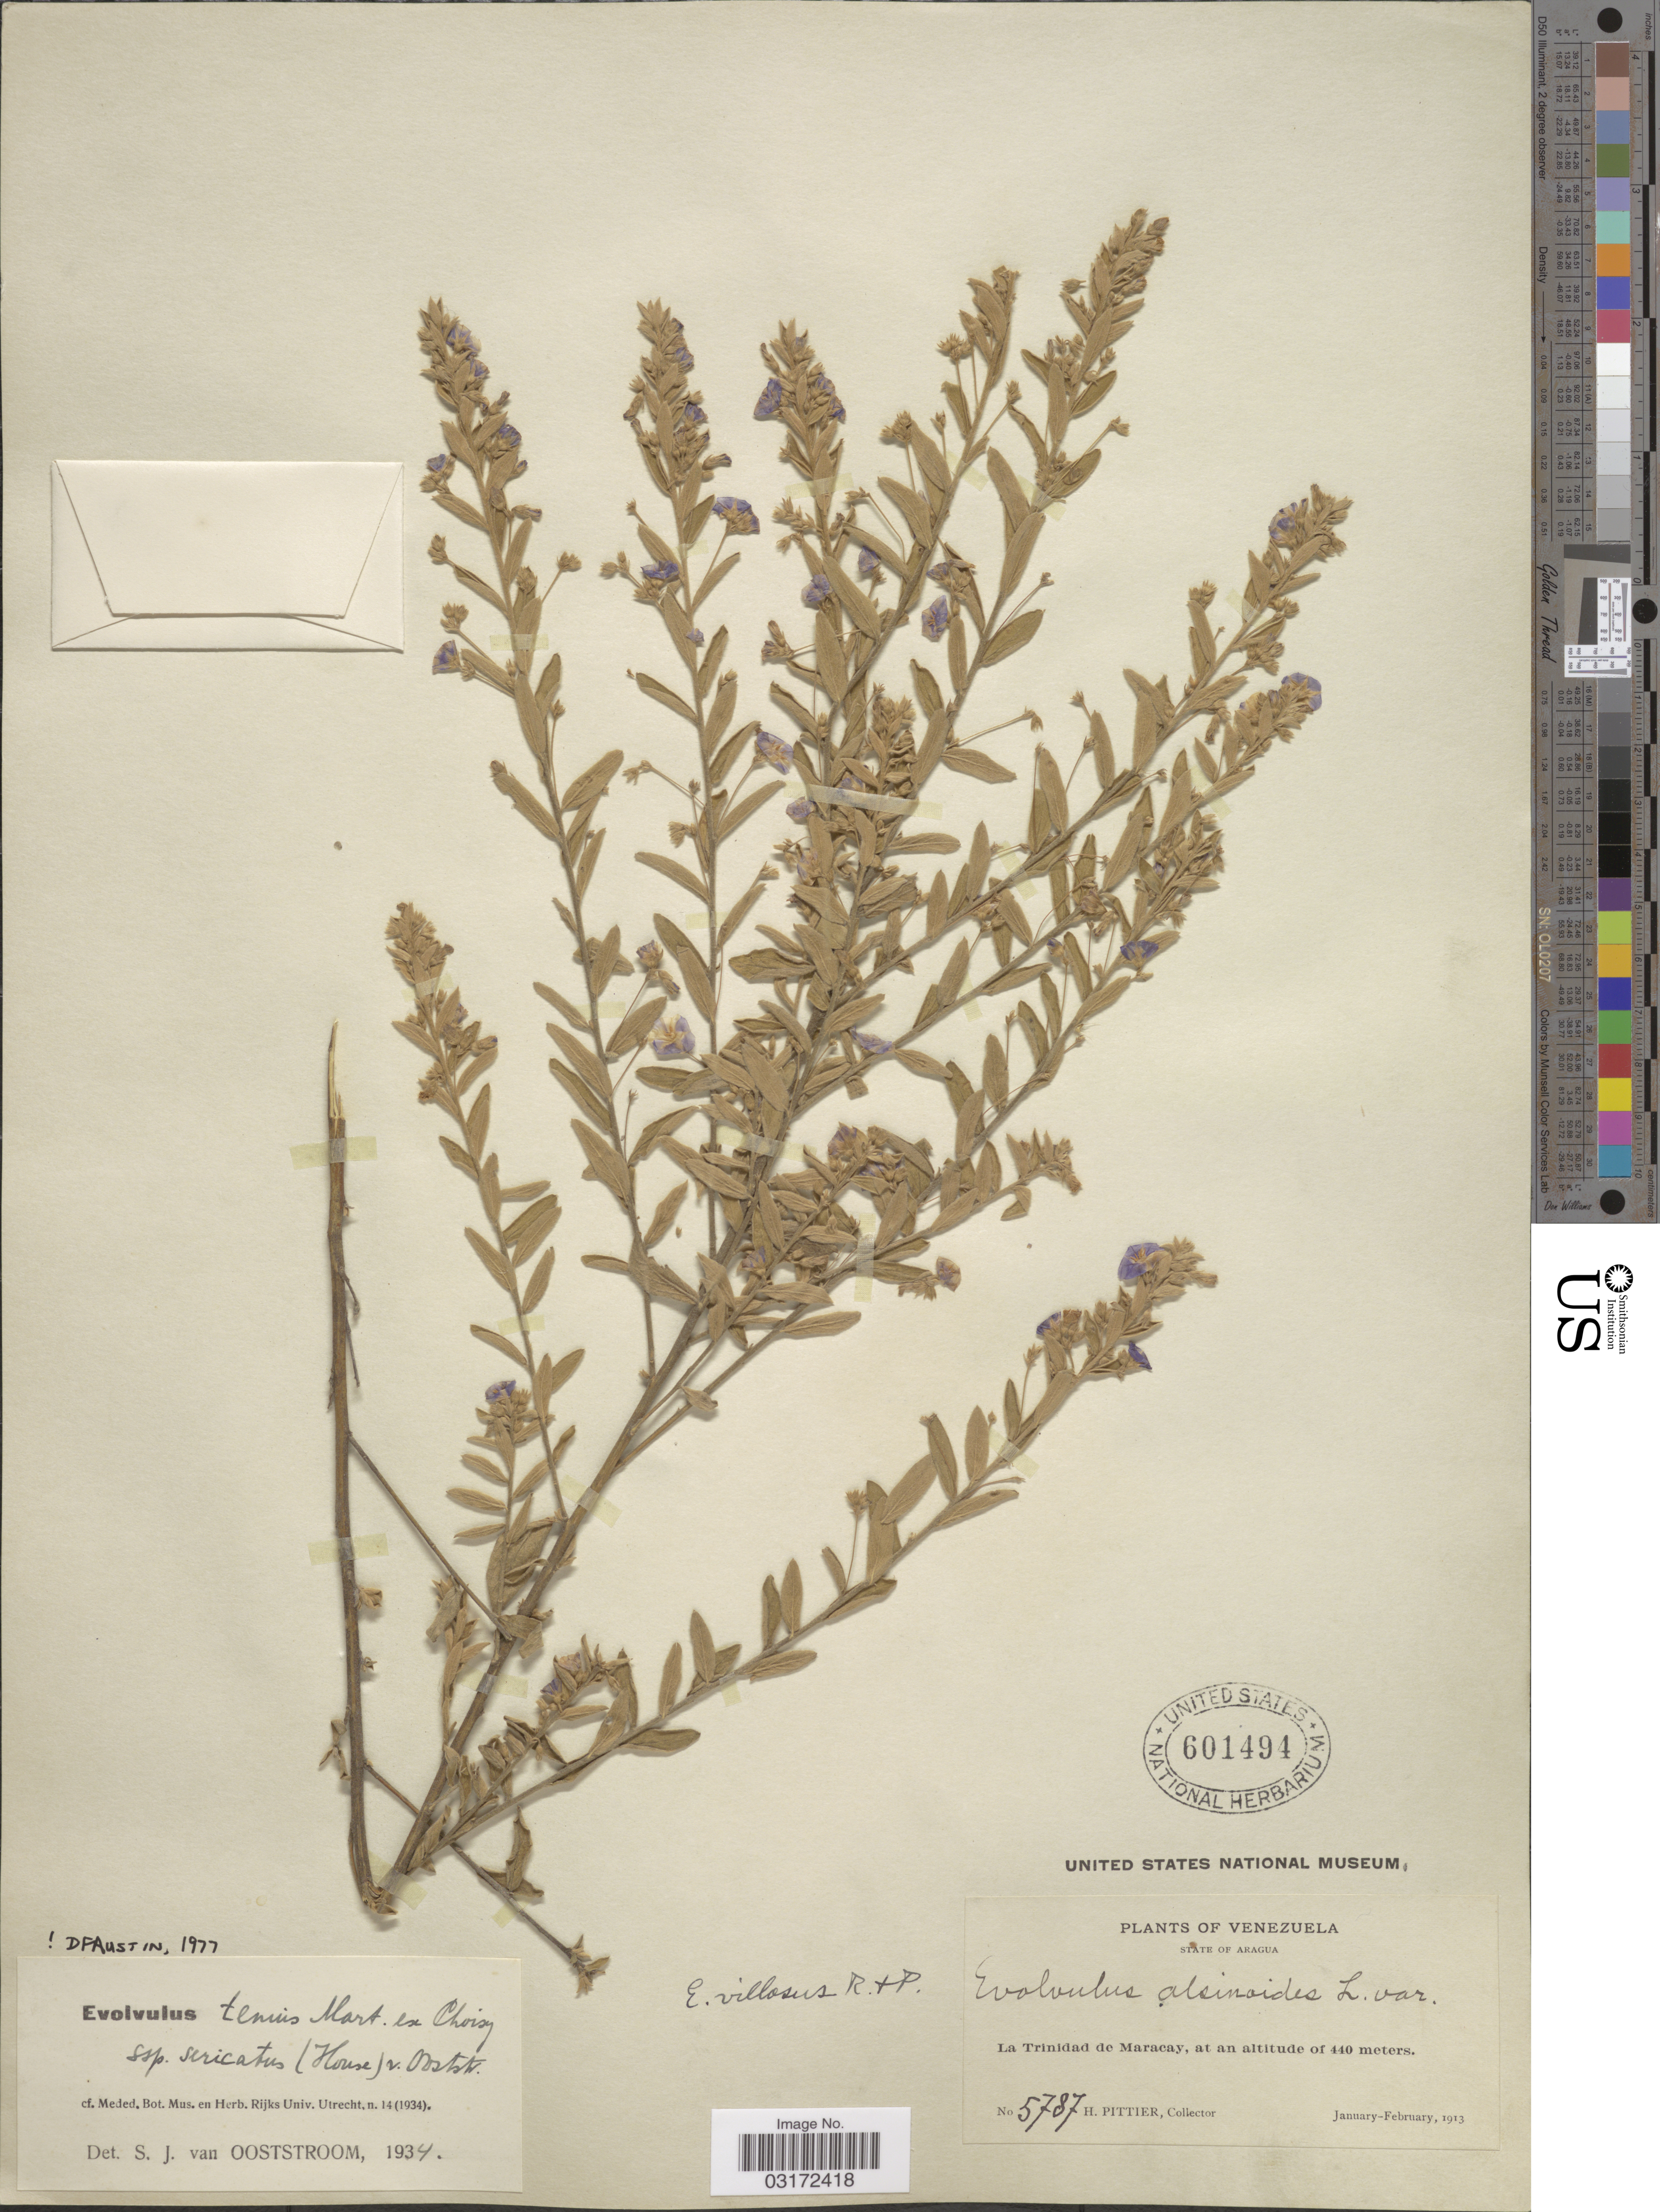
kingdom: Plantae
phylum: Tracheophyta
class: Magnoliopsida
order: Solanales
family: Convolvulaceae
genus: Evolvulus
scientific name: Evolvulus tenuis subsp. sericatus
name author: (House) Ooststr.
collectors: H. F. Pittier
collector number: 5787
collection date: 1913-01/1913-02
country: Venezuela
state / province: Aragua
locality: La Trinidad de Maracay.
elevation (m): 440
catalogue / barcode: US 601494